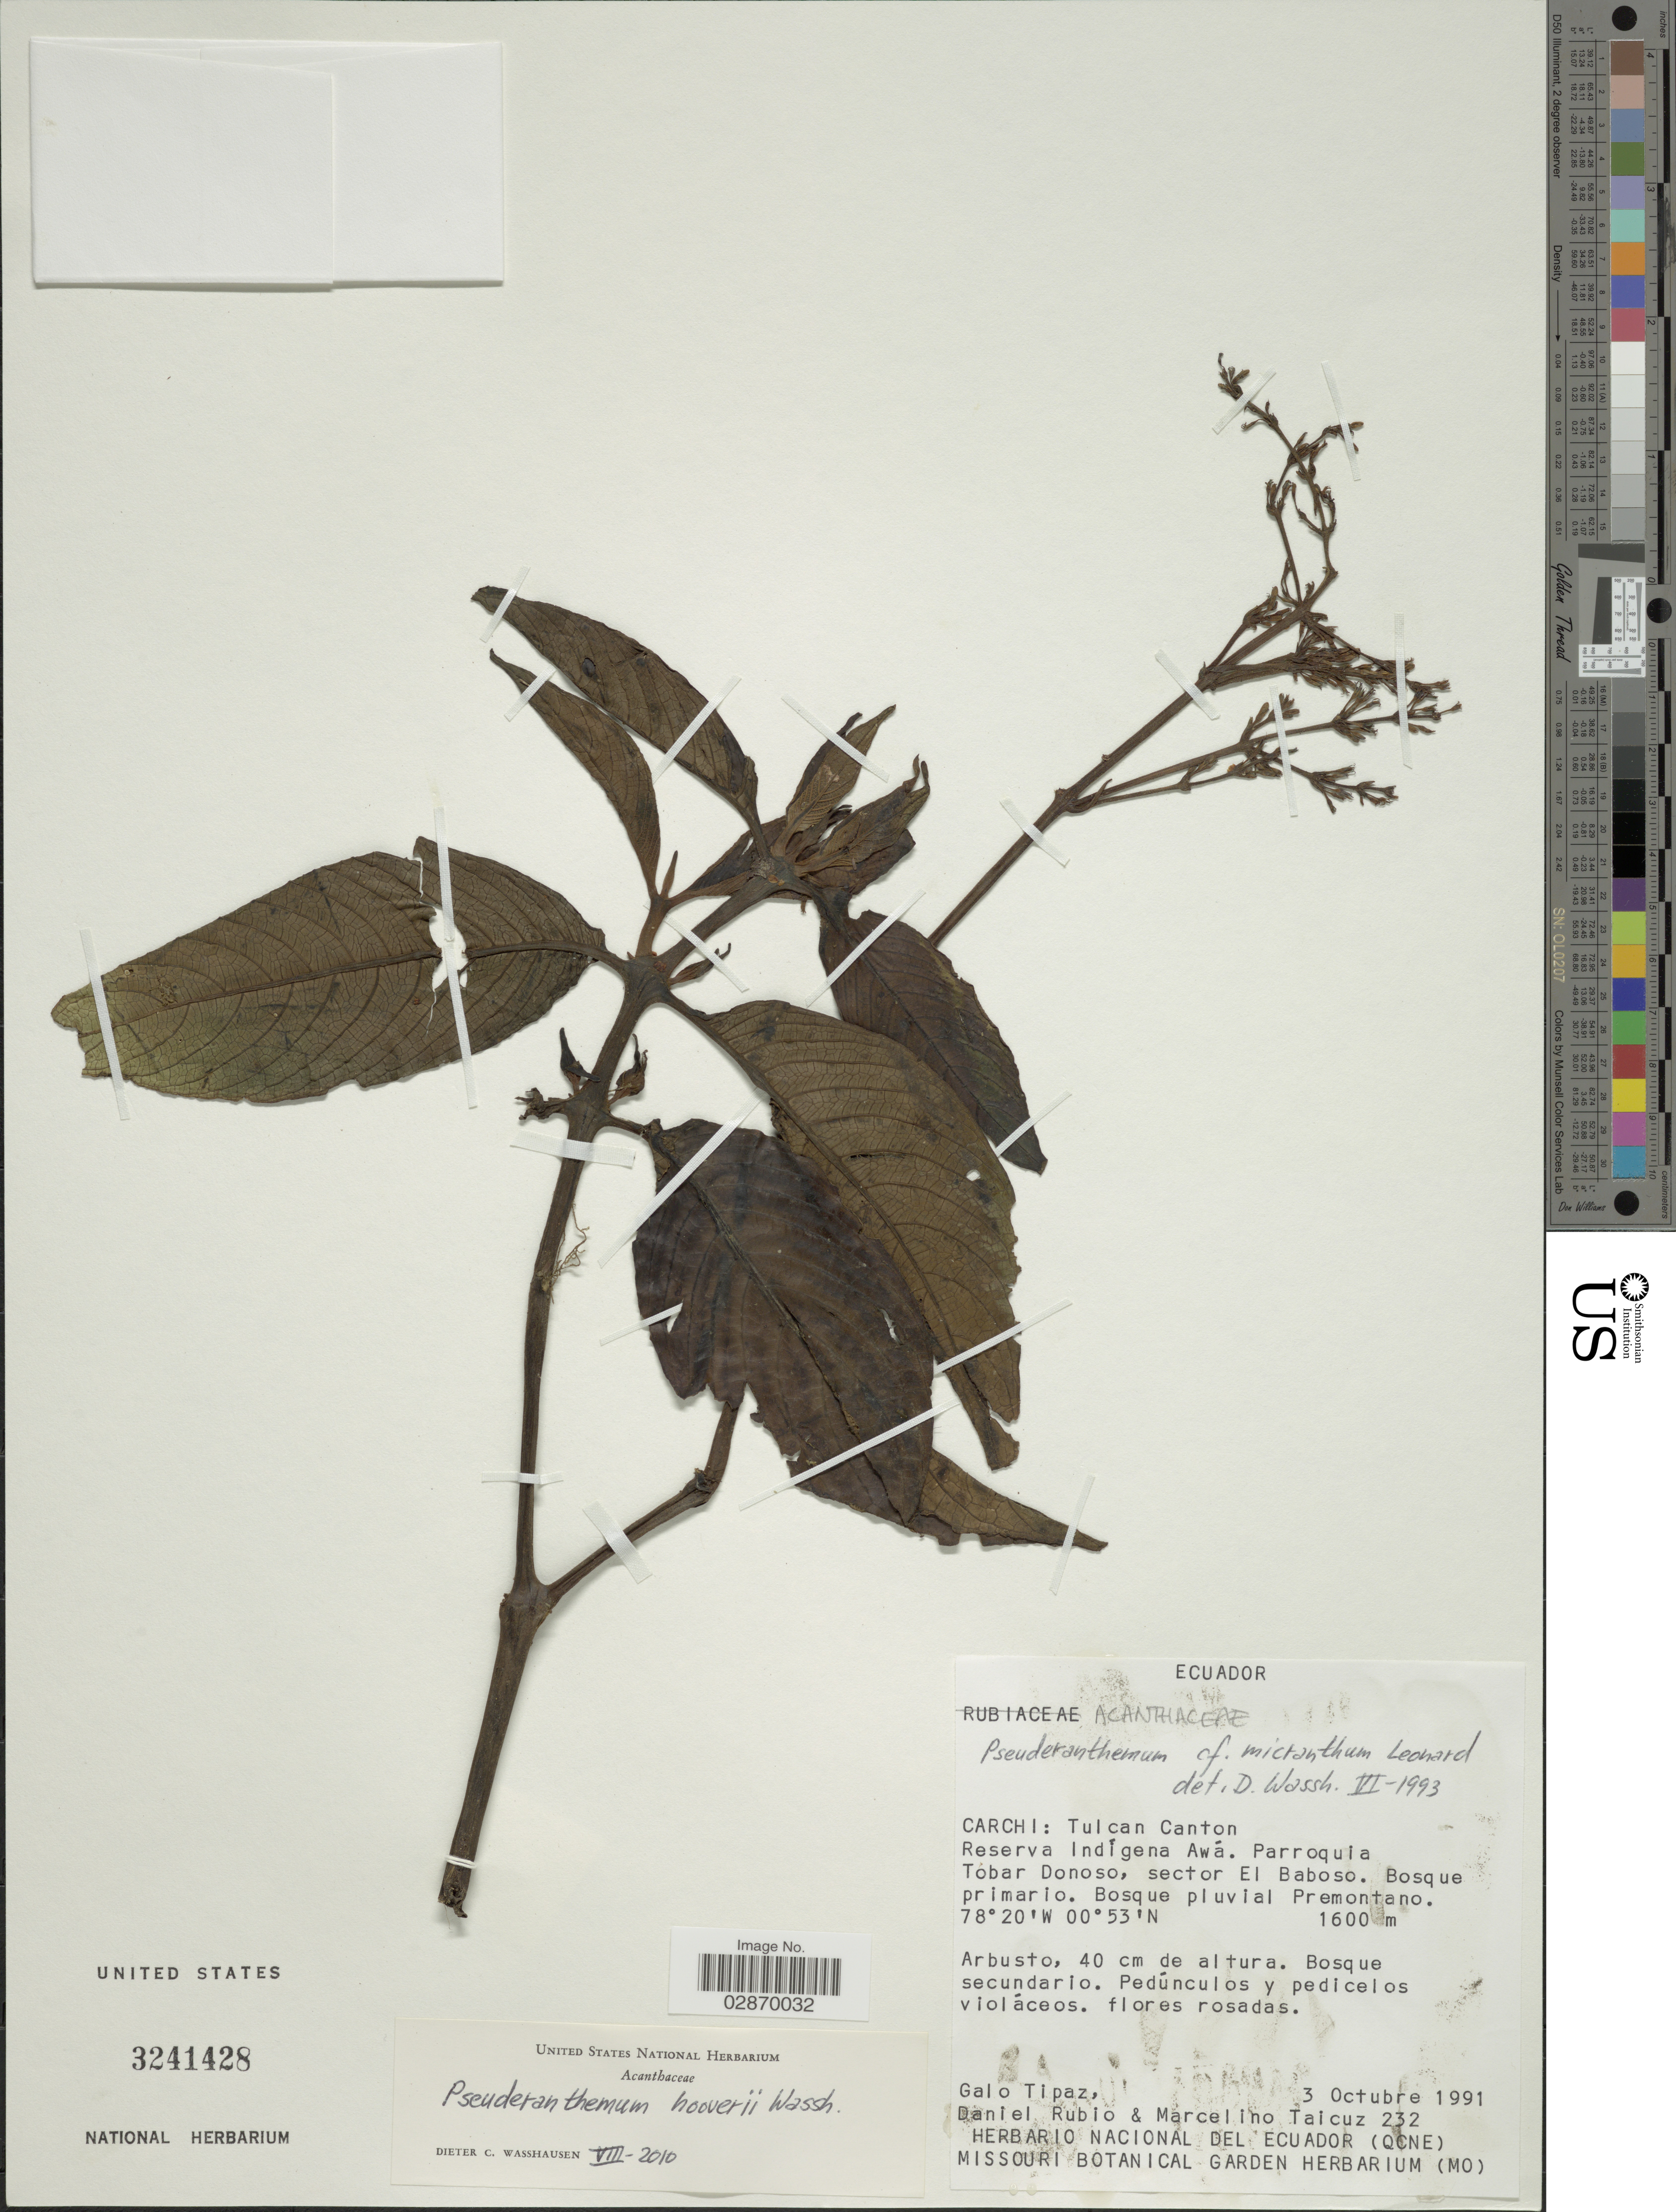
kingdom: Plantae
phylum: Tracheophyta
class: Magnoliopsida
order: Lamiales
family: Acanthaceae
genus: Pseuderanthemum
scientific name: Pseuderanthemum hooveri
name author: Wassh.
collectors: G. Tipaz, D. Rubio & M. Taicuz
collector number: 232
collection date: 1991-10-03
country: Ecuador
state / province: Carchi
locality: Tulcan Canton, Reserva Indígena Awá, Parroquia Tobar Donoso, sector El Baboso, Bosque pluvial Premontano.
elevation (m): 1600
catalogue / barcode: US 3241428